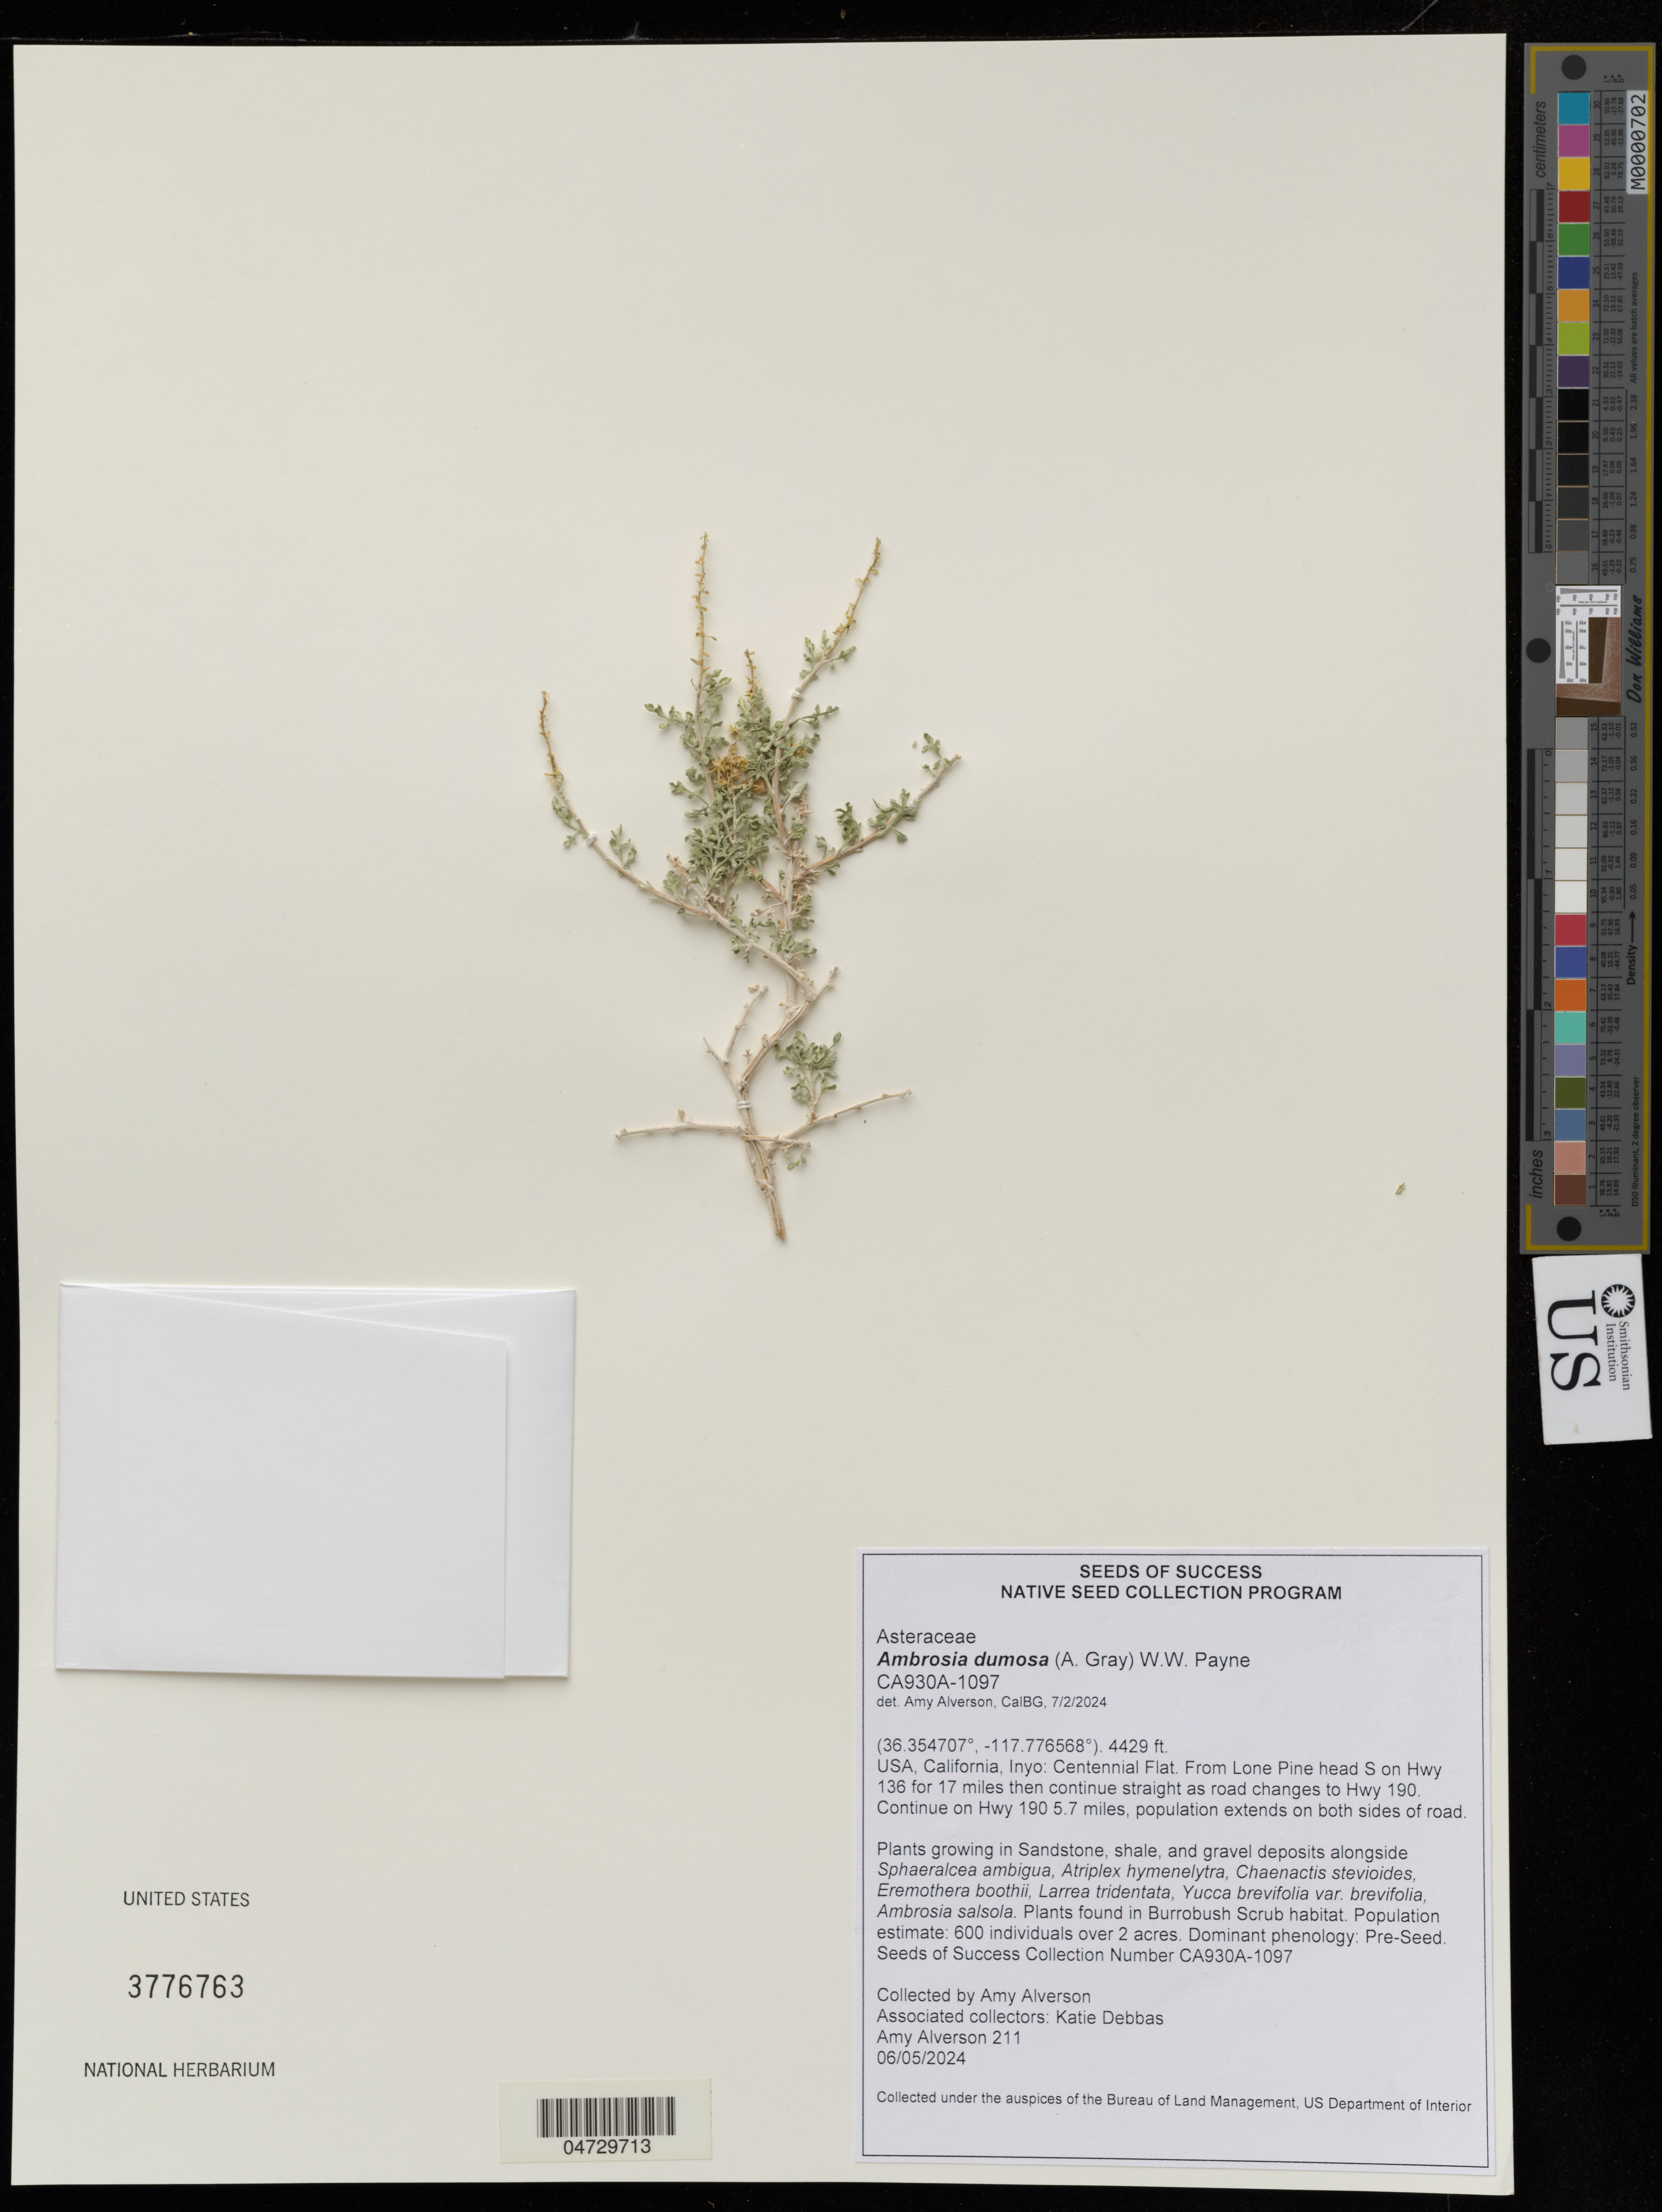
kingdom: Plantae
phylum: Tracheophyta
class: Magnoliopsida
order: Asterales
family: Asteraceae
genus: Ambrosia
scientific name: Ambrosia dumosa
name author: (A. Gray) W.W.Payne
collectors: A. Alverson & K. Debbas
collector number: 211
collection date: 2024-05-06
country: United States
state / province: California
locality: Inyo: Centennial Flat. From Lone Pine head S on Hwy 136 for 17 miles then continue straight as road changes to Hwy 190. Continue on Hwy 190 5.7 miles, population extends on both sides of road.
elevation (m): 1350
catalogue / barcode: US 3776763